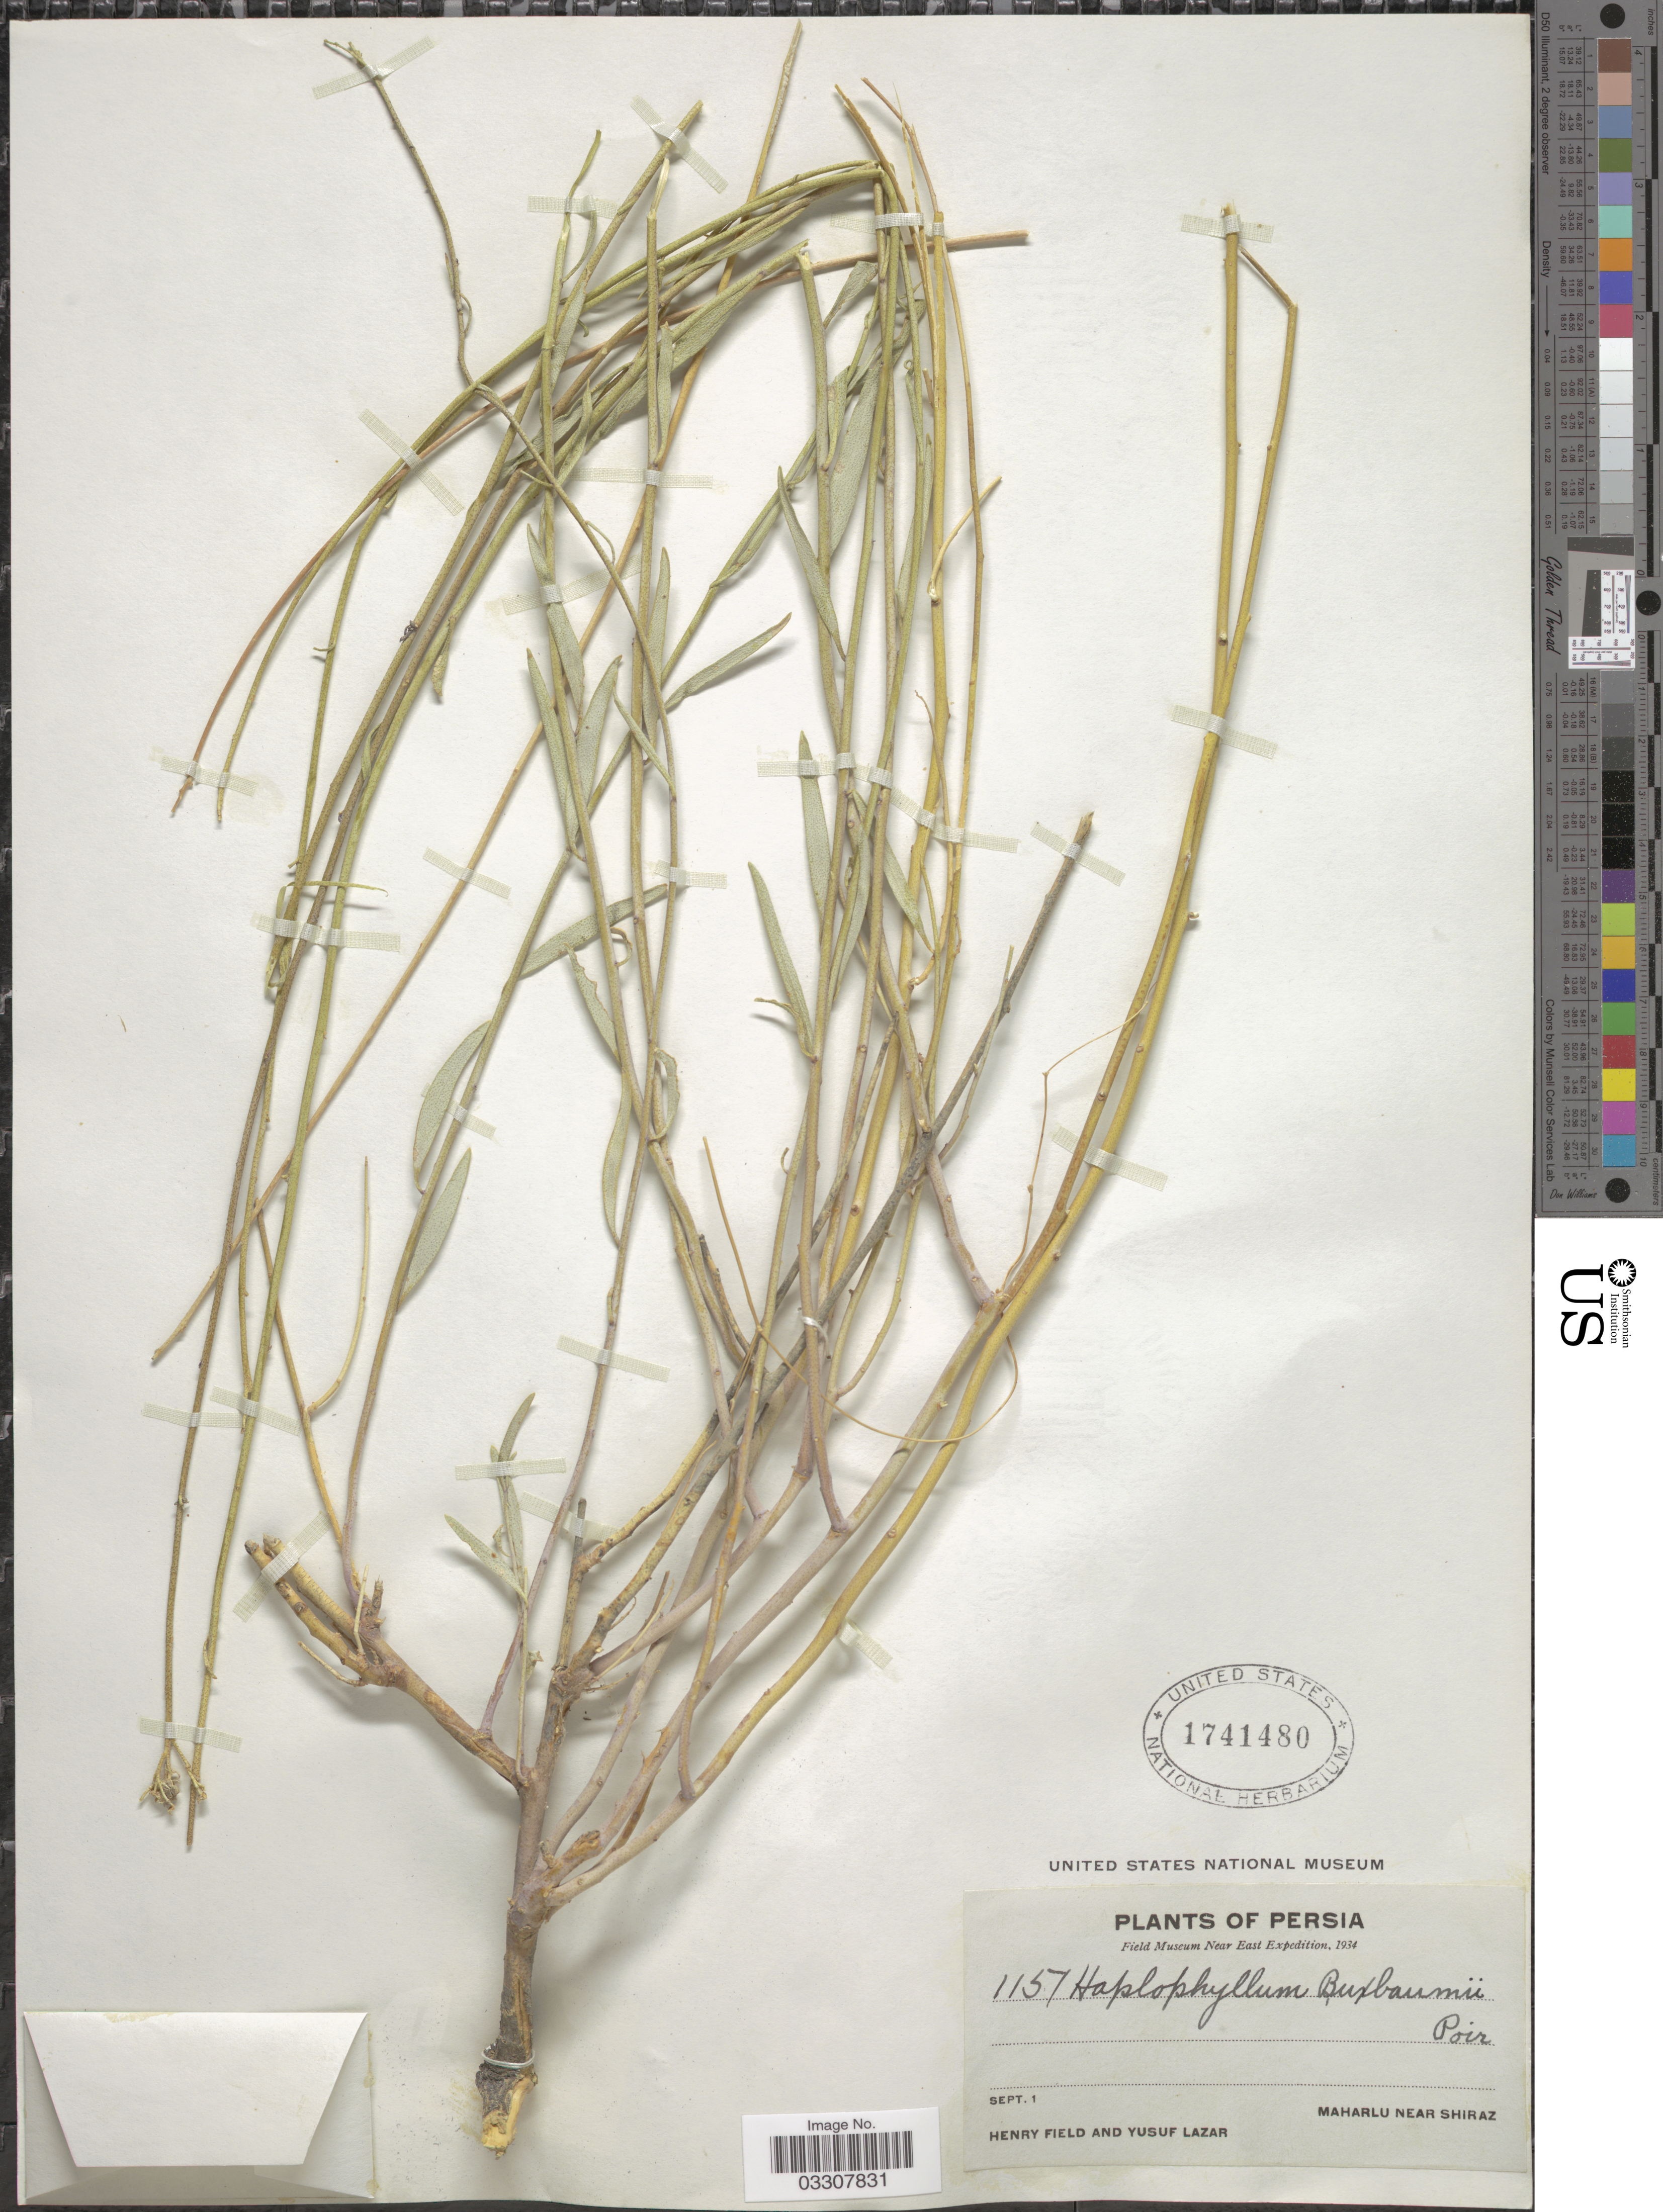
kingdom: Plantae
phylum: Tracheophyta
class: Magnoliopsida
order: Sapindales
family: Rutaceae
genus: Haplophyllum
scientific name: Haplophyllum buxbaumii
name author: (Poir.) G. Don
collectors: H. Field & Y. Lazar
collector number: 1151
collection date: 1934-09-01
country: Iran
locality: Persia. Maharlu near Shiraz.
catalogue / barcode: US 1741480